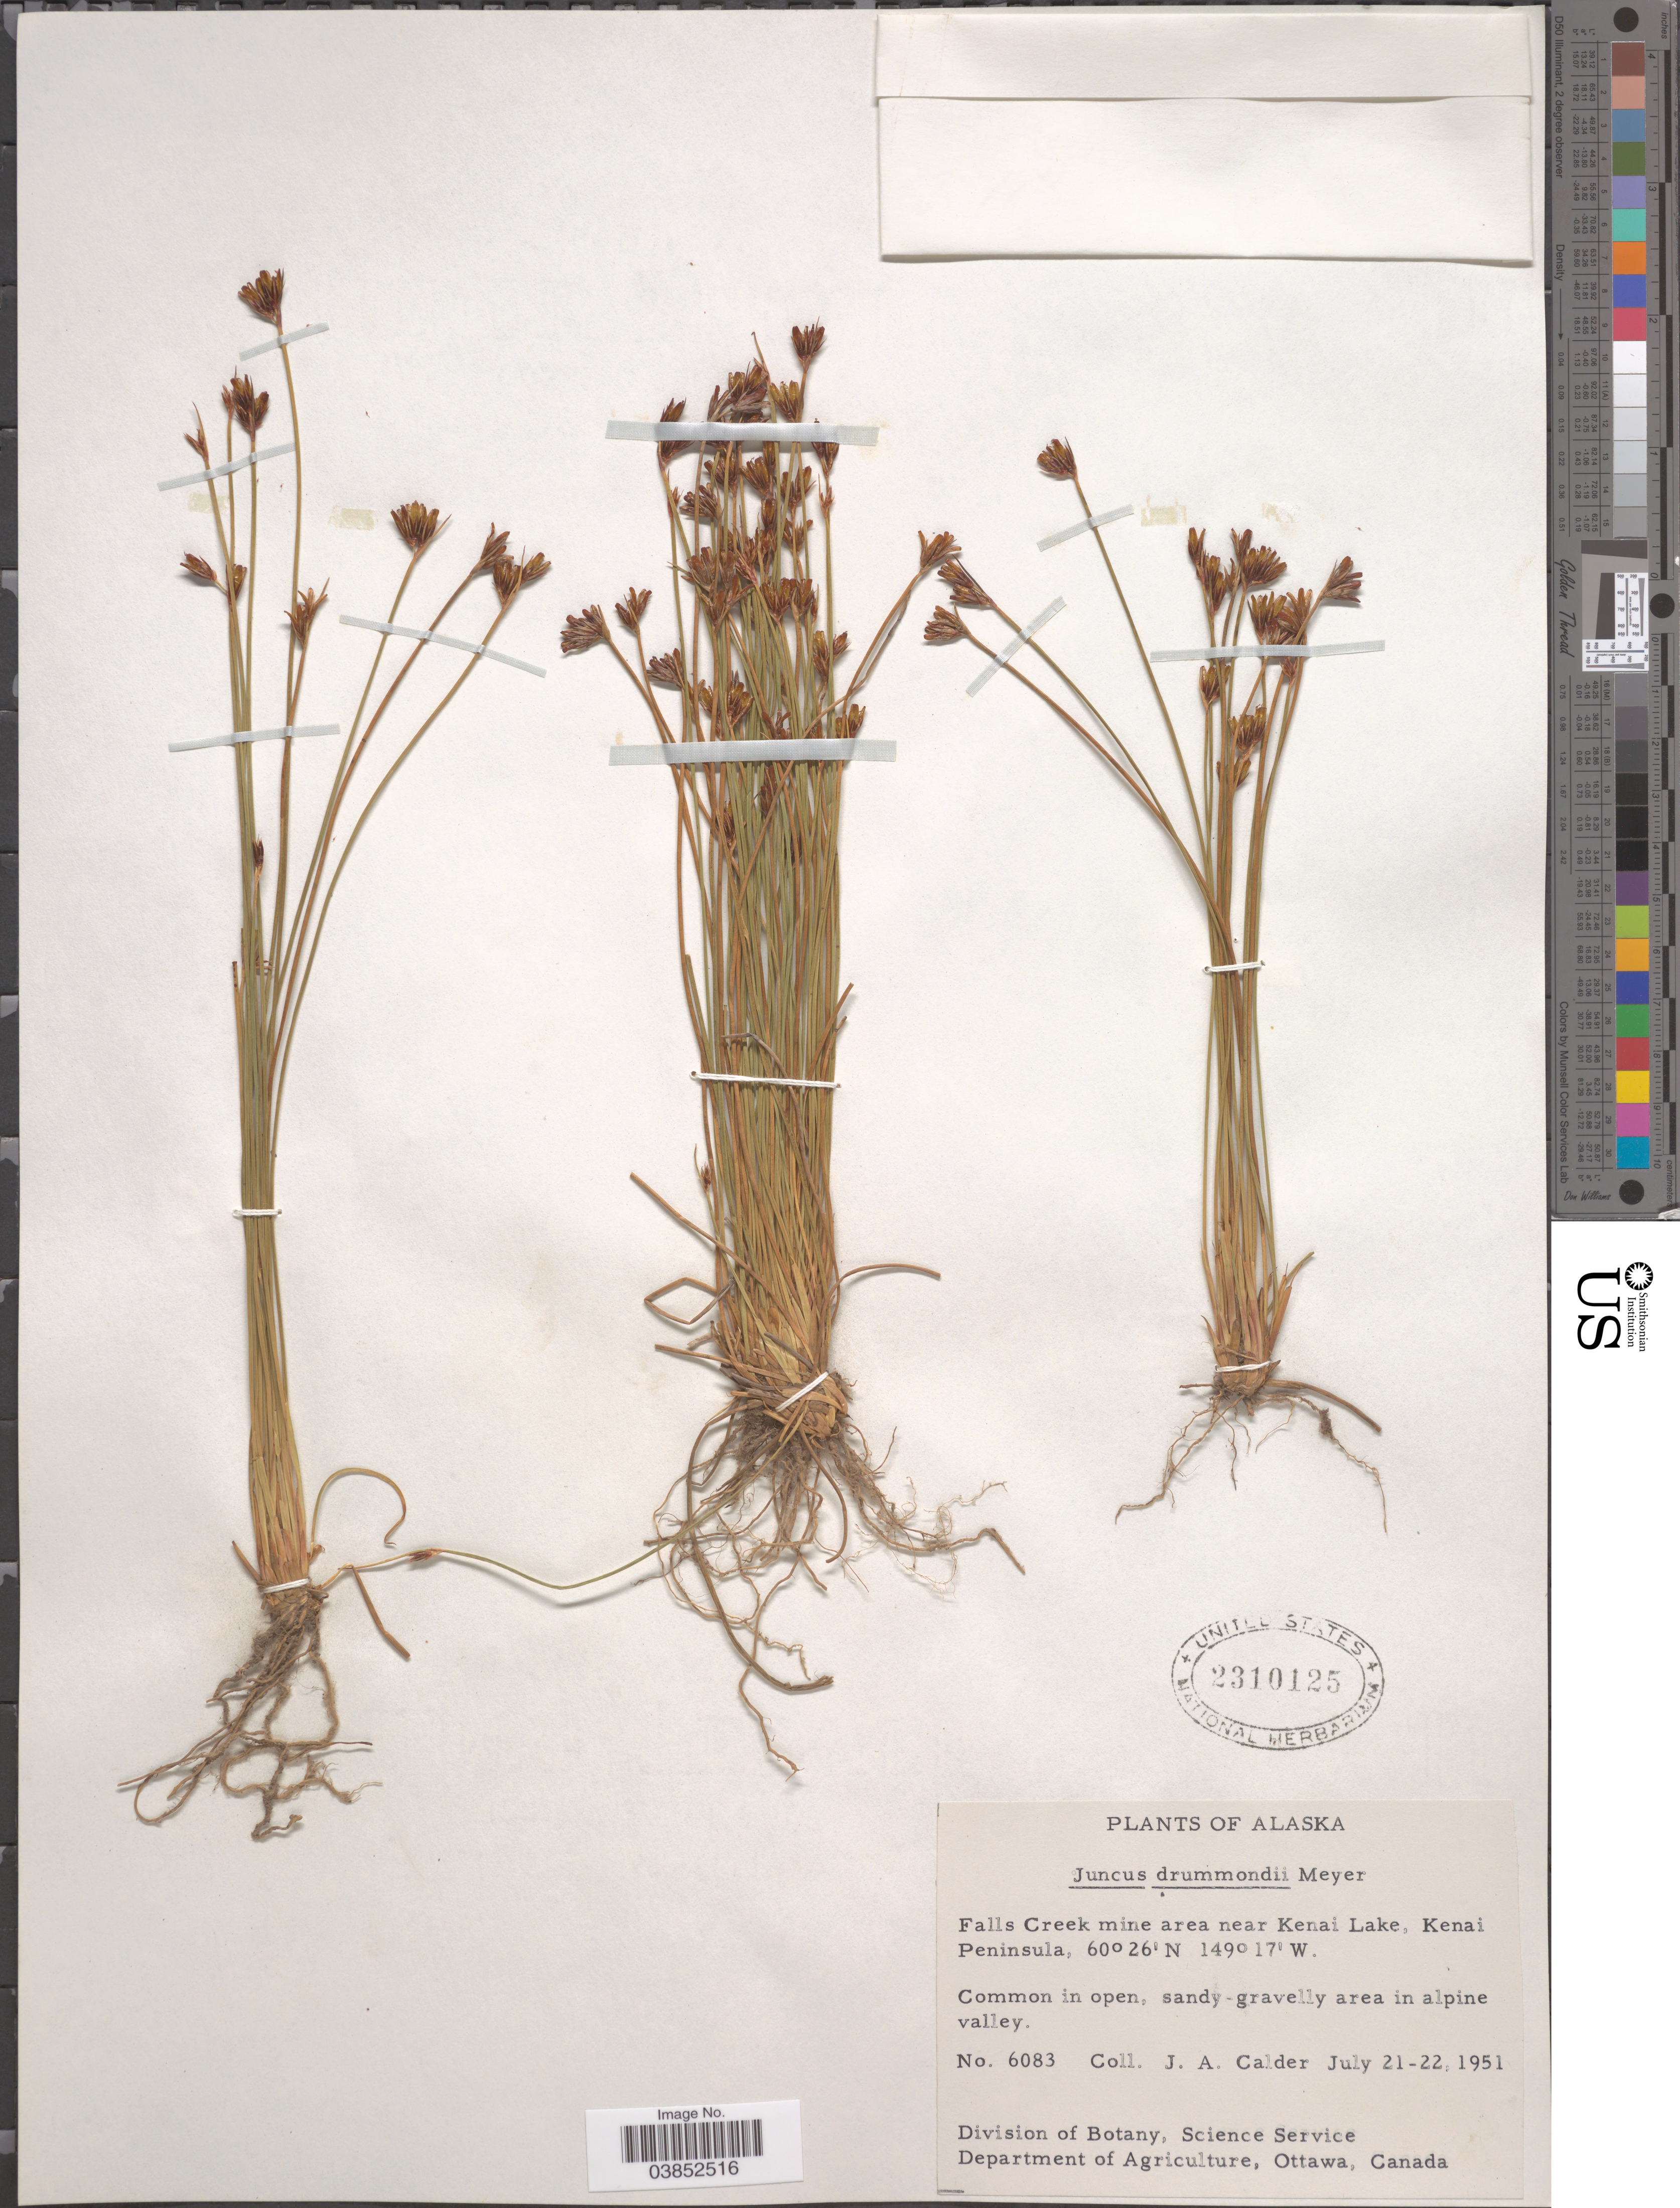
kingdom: Plantae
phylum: Tracheophyta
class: Liliopsida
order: Poales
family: Juncaceae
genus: Juncus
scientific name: Juncus drummondii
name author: E. Mey.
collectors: J. A. Calder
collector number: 6083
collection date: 1951-07-21/1951-07-22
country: United States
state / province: Alaska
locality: Falls Creek mine area near Kenai Lake, Kenai Peninsula.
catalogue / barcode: US 2310125